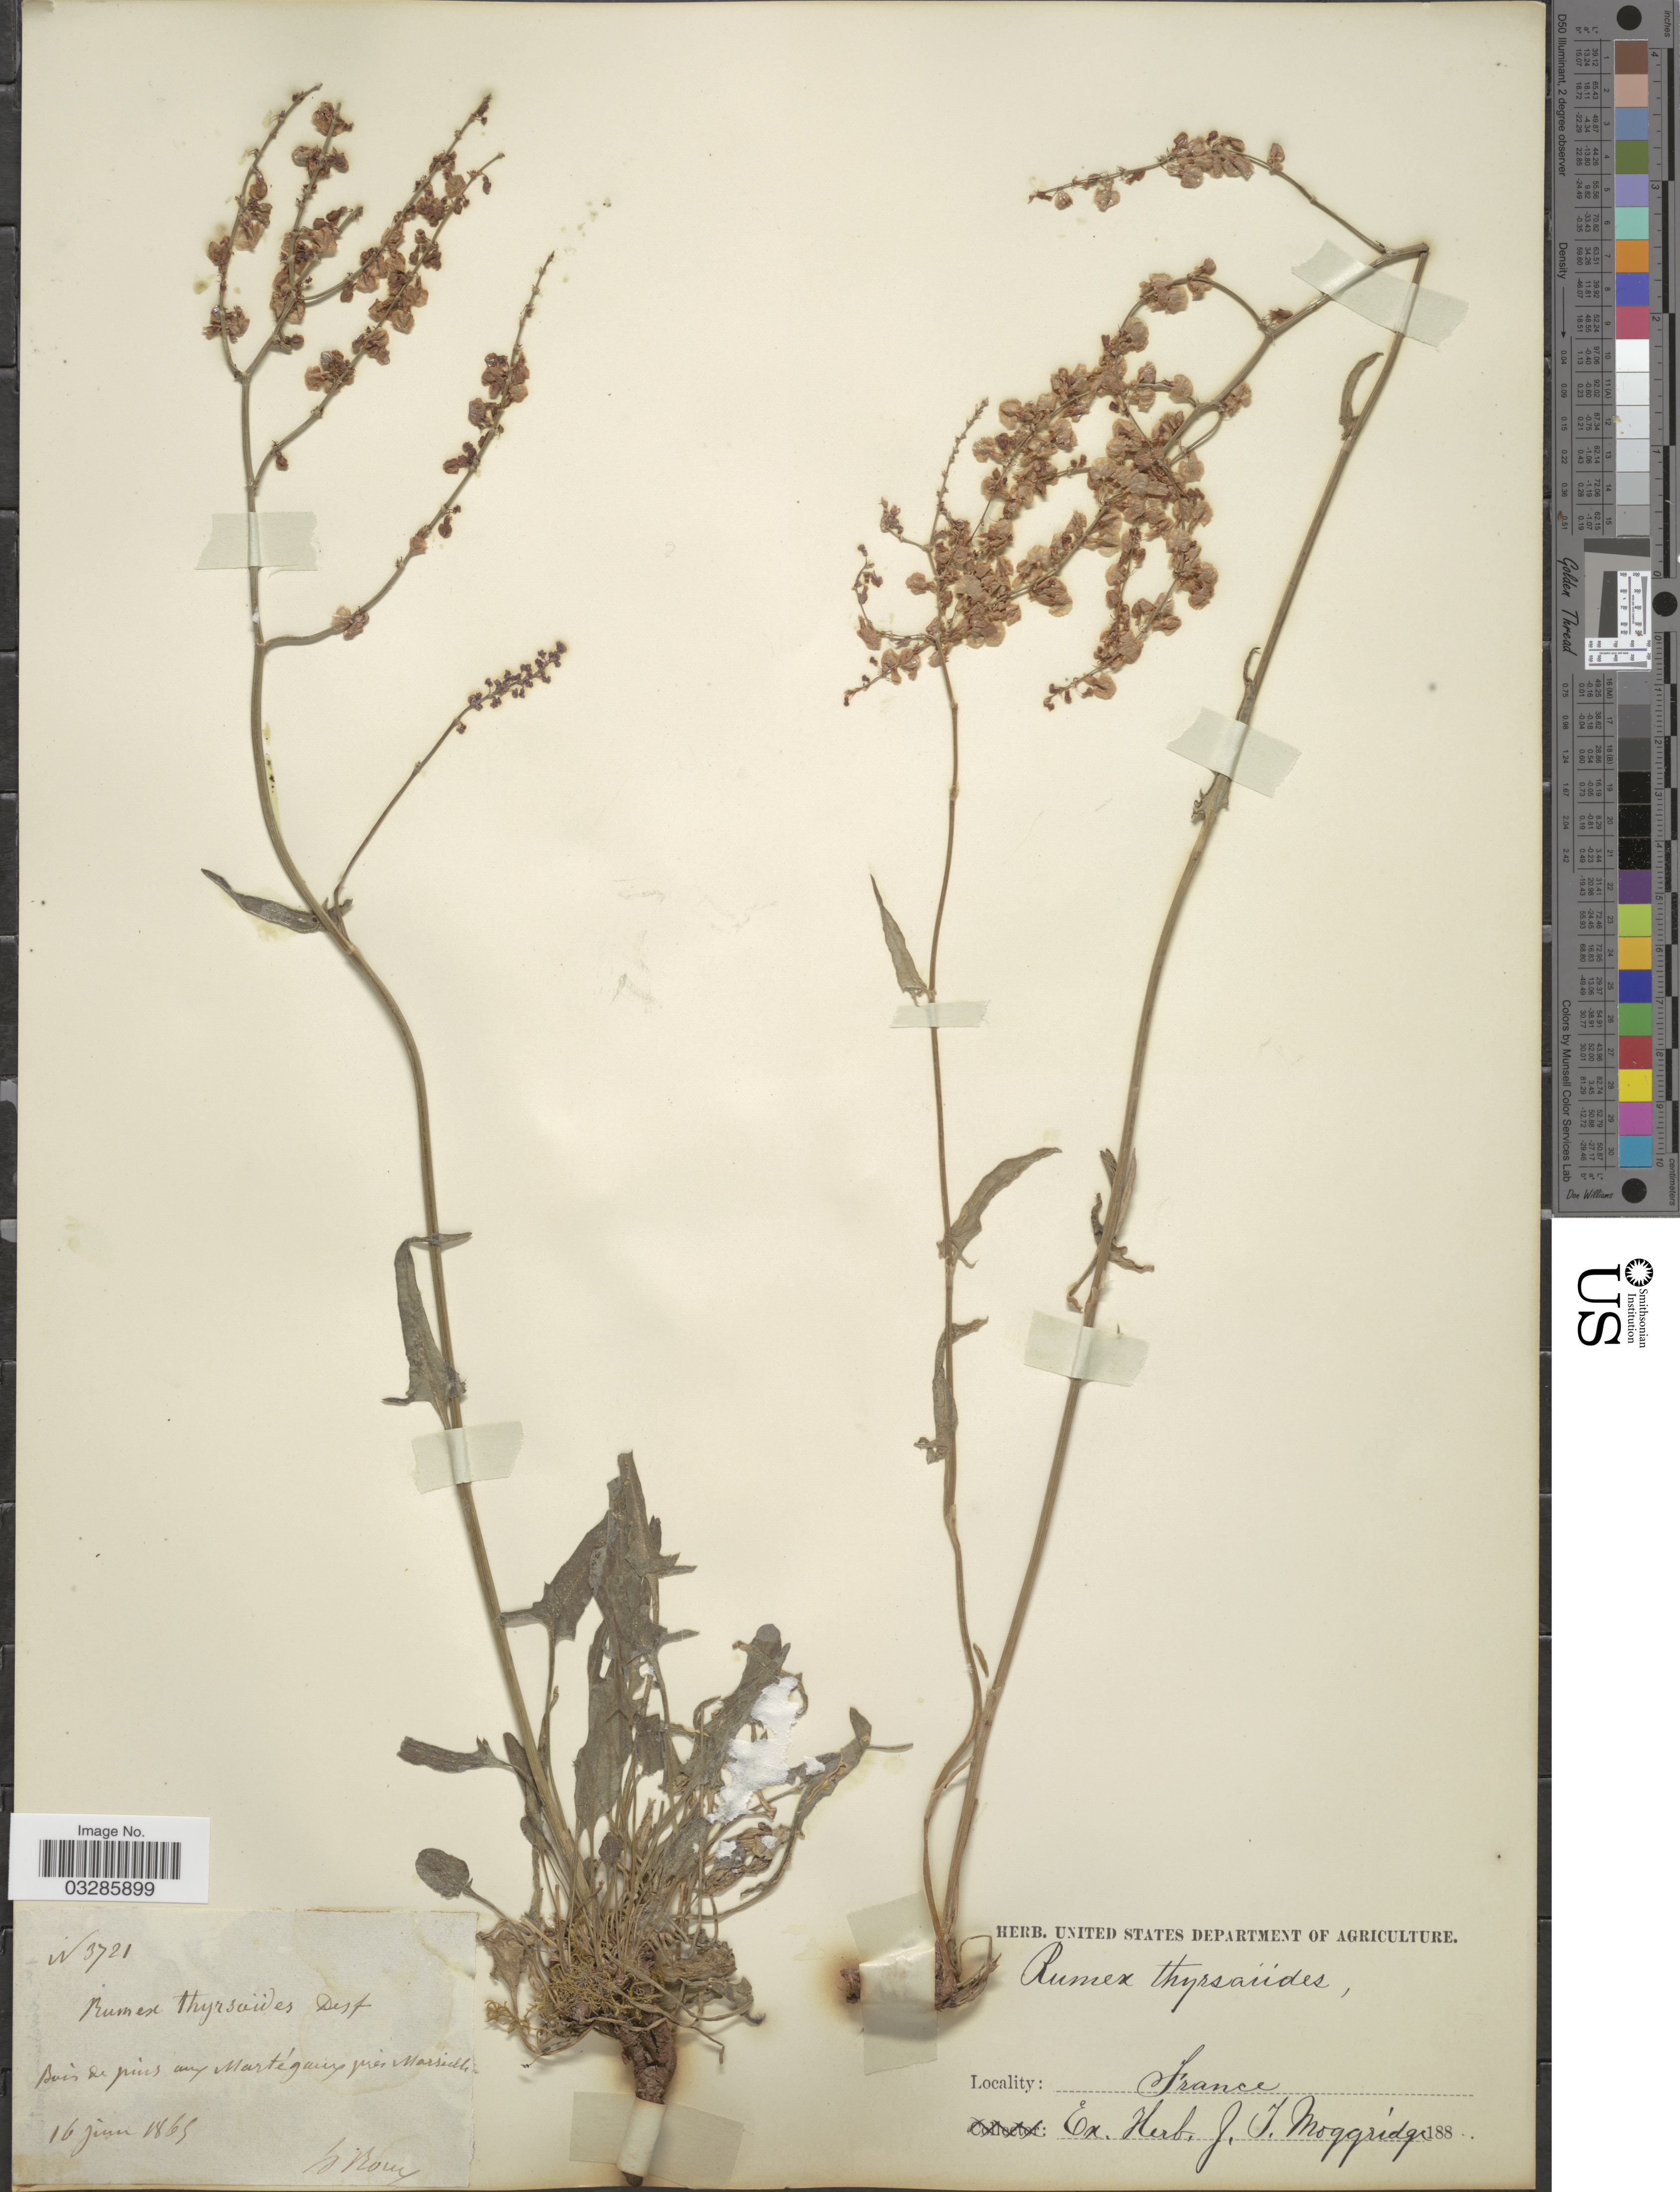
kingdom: Plantae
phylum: Tracheophyta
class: Magnoliopsida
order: Caryophyllales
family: Polygonaceae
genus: Rumex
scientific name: Rumex thyrsoides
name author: Desf.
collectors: G. Rouy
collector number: W3721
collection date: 1865-06-16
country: France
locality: Bais de près very [interpreted] Martégury [interpreted] près Marseille.